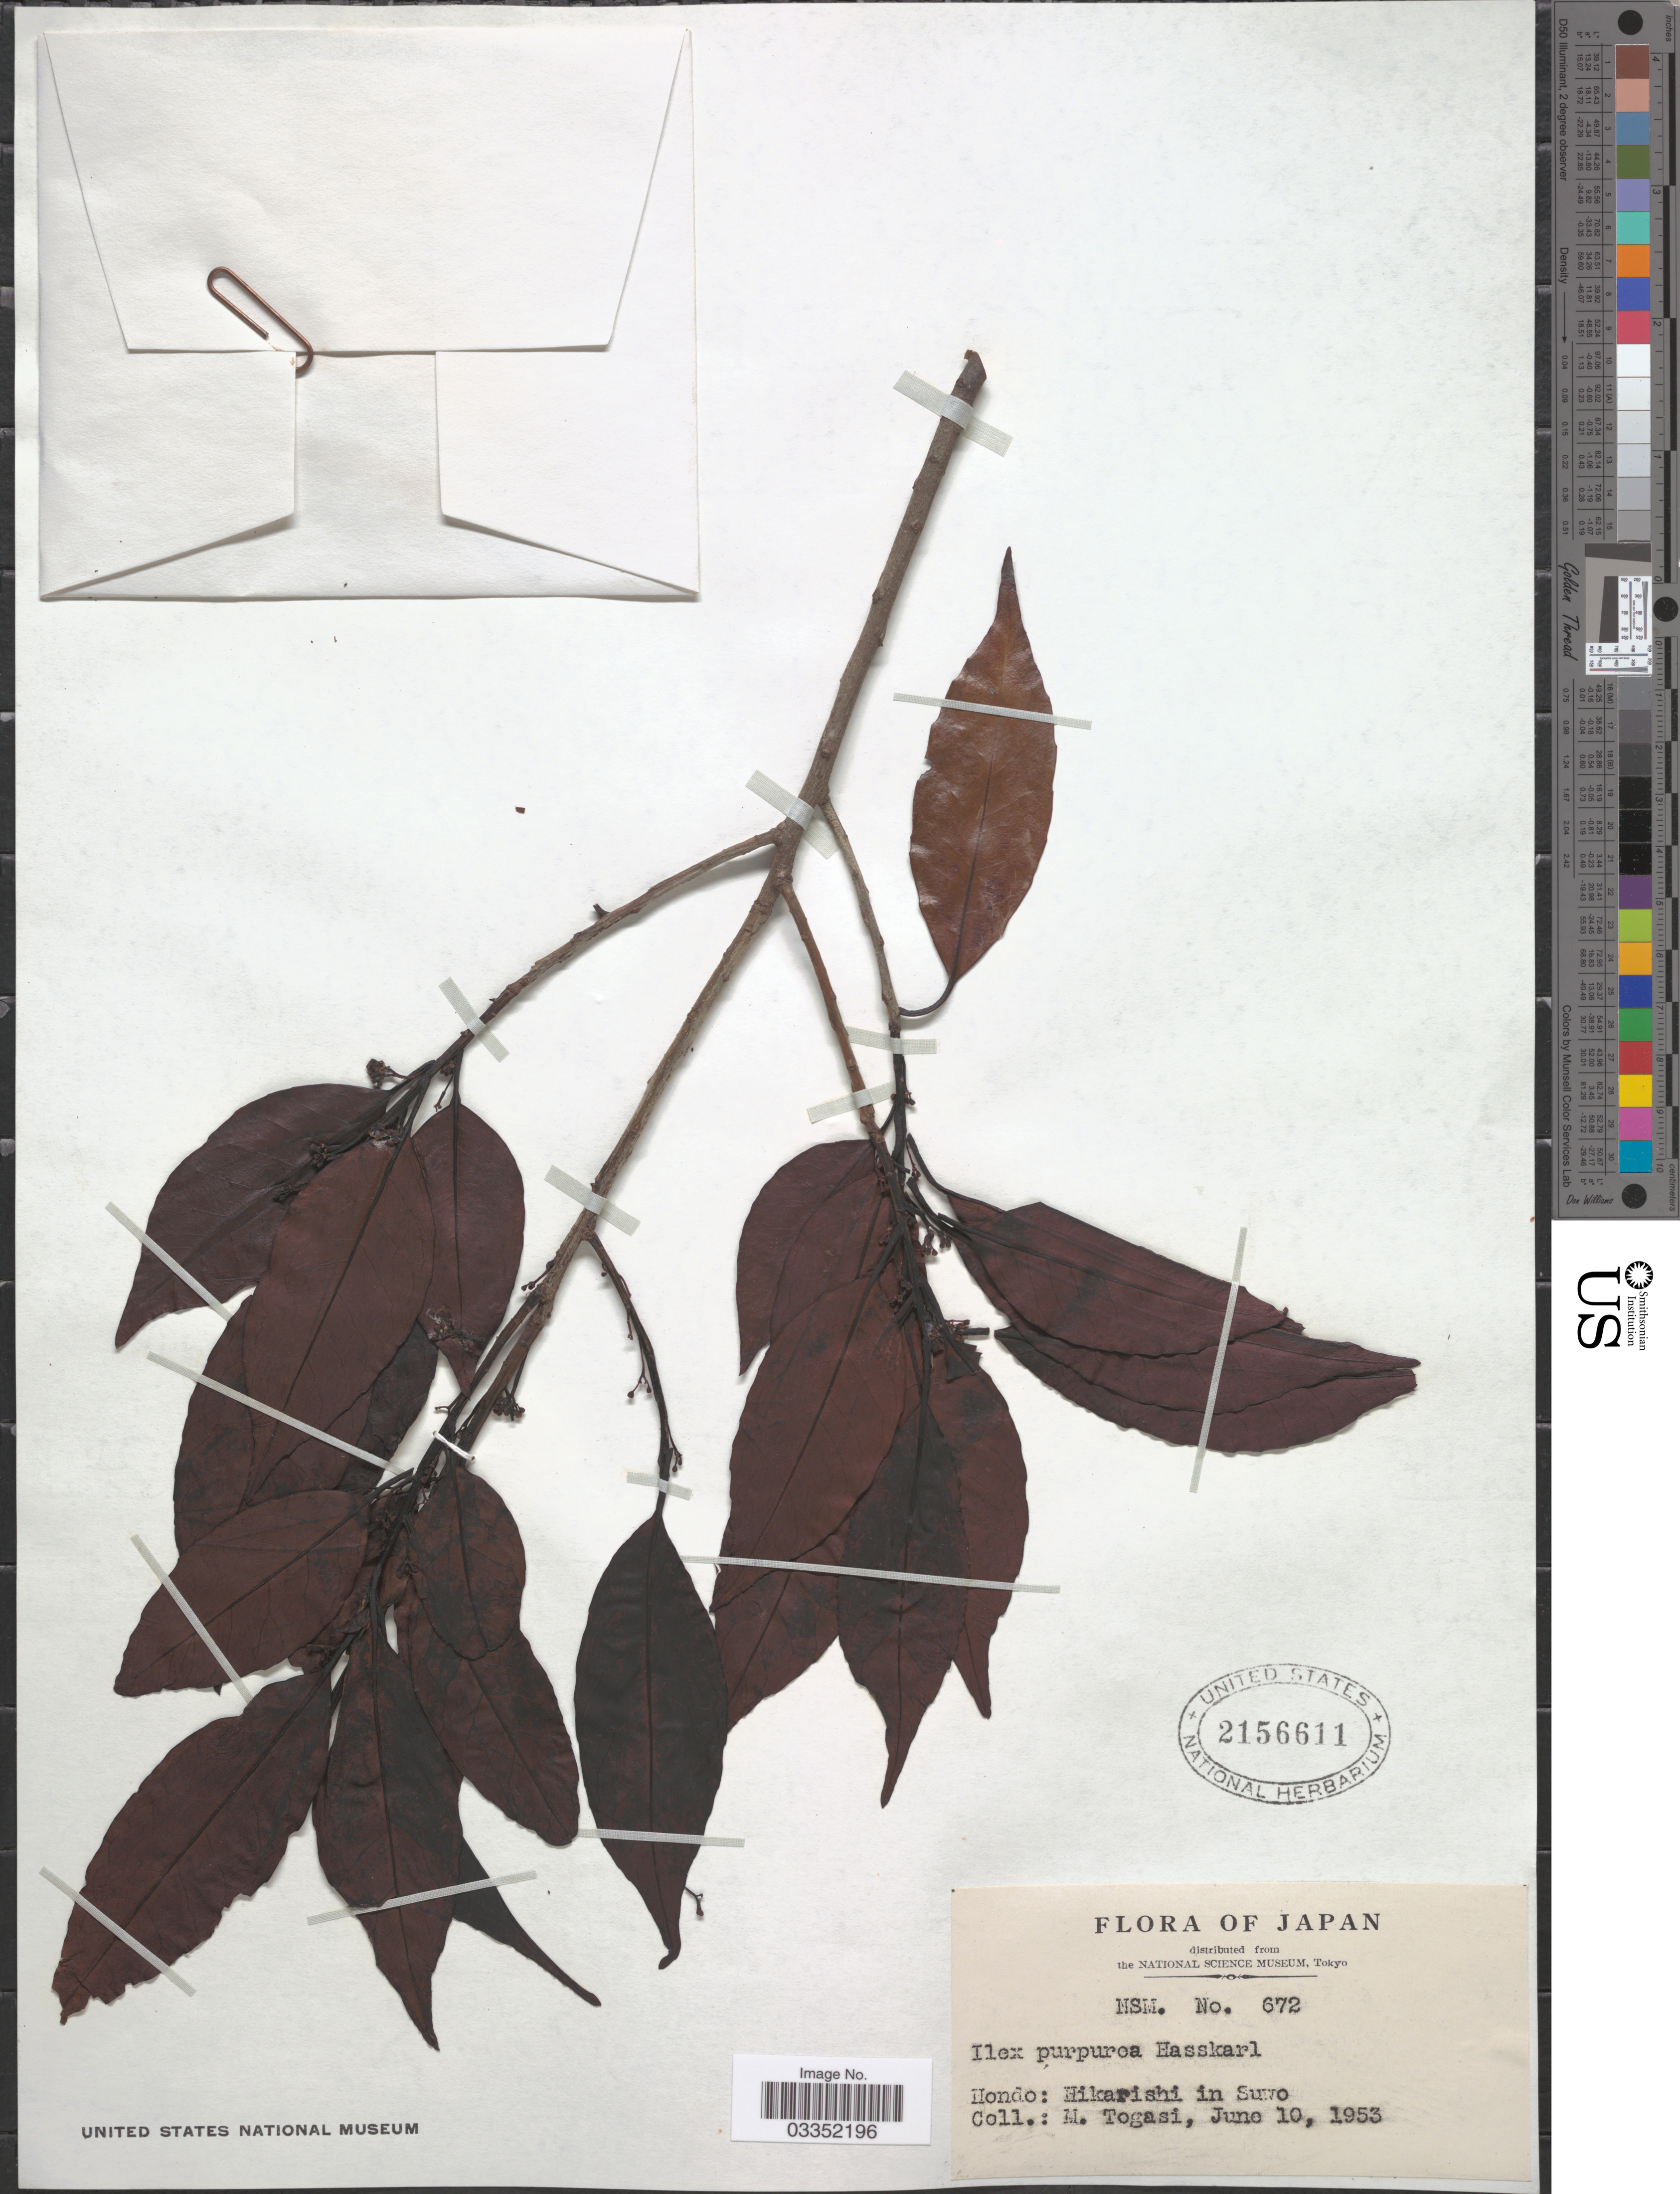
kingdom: Plantae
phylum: Tracheophyta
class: Magnoliopsida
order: Aquifoliales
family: Aquifoliaceae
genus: Ilex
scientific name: Ilex purpurea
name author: Hassk.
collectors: M. Togasi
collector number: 672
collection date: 1953-06-10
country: Japan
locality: Hondo: Hikarishi in Suwo.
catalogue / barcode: US 2156611